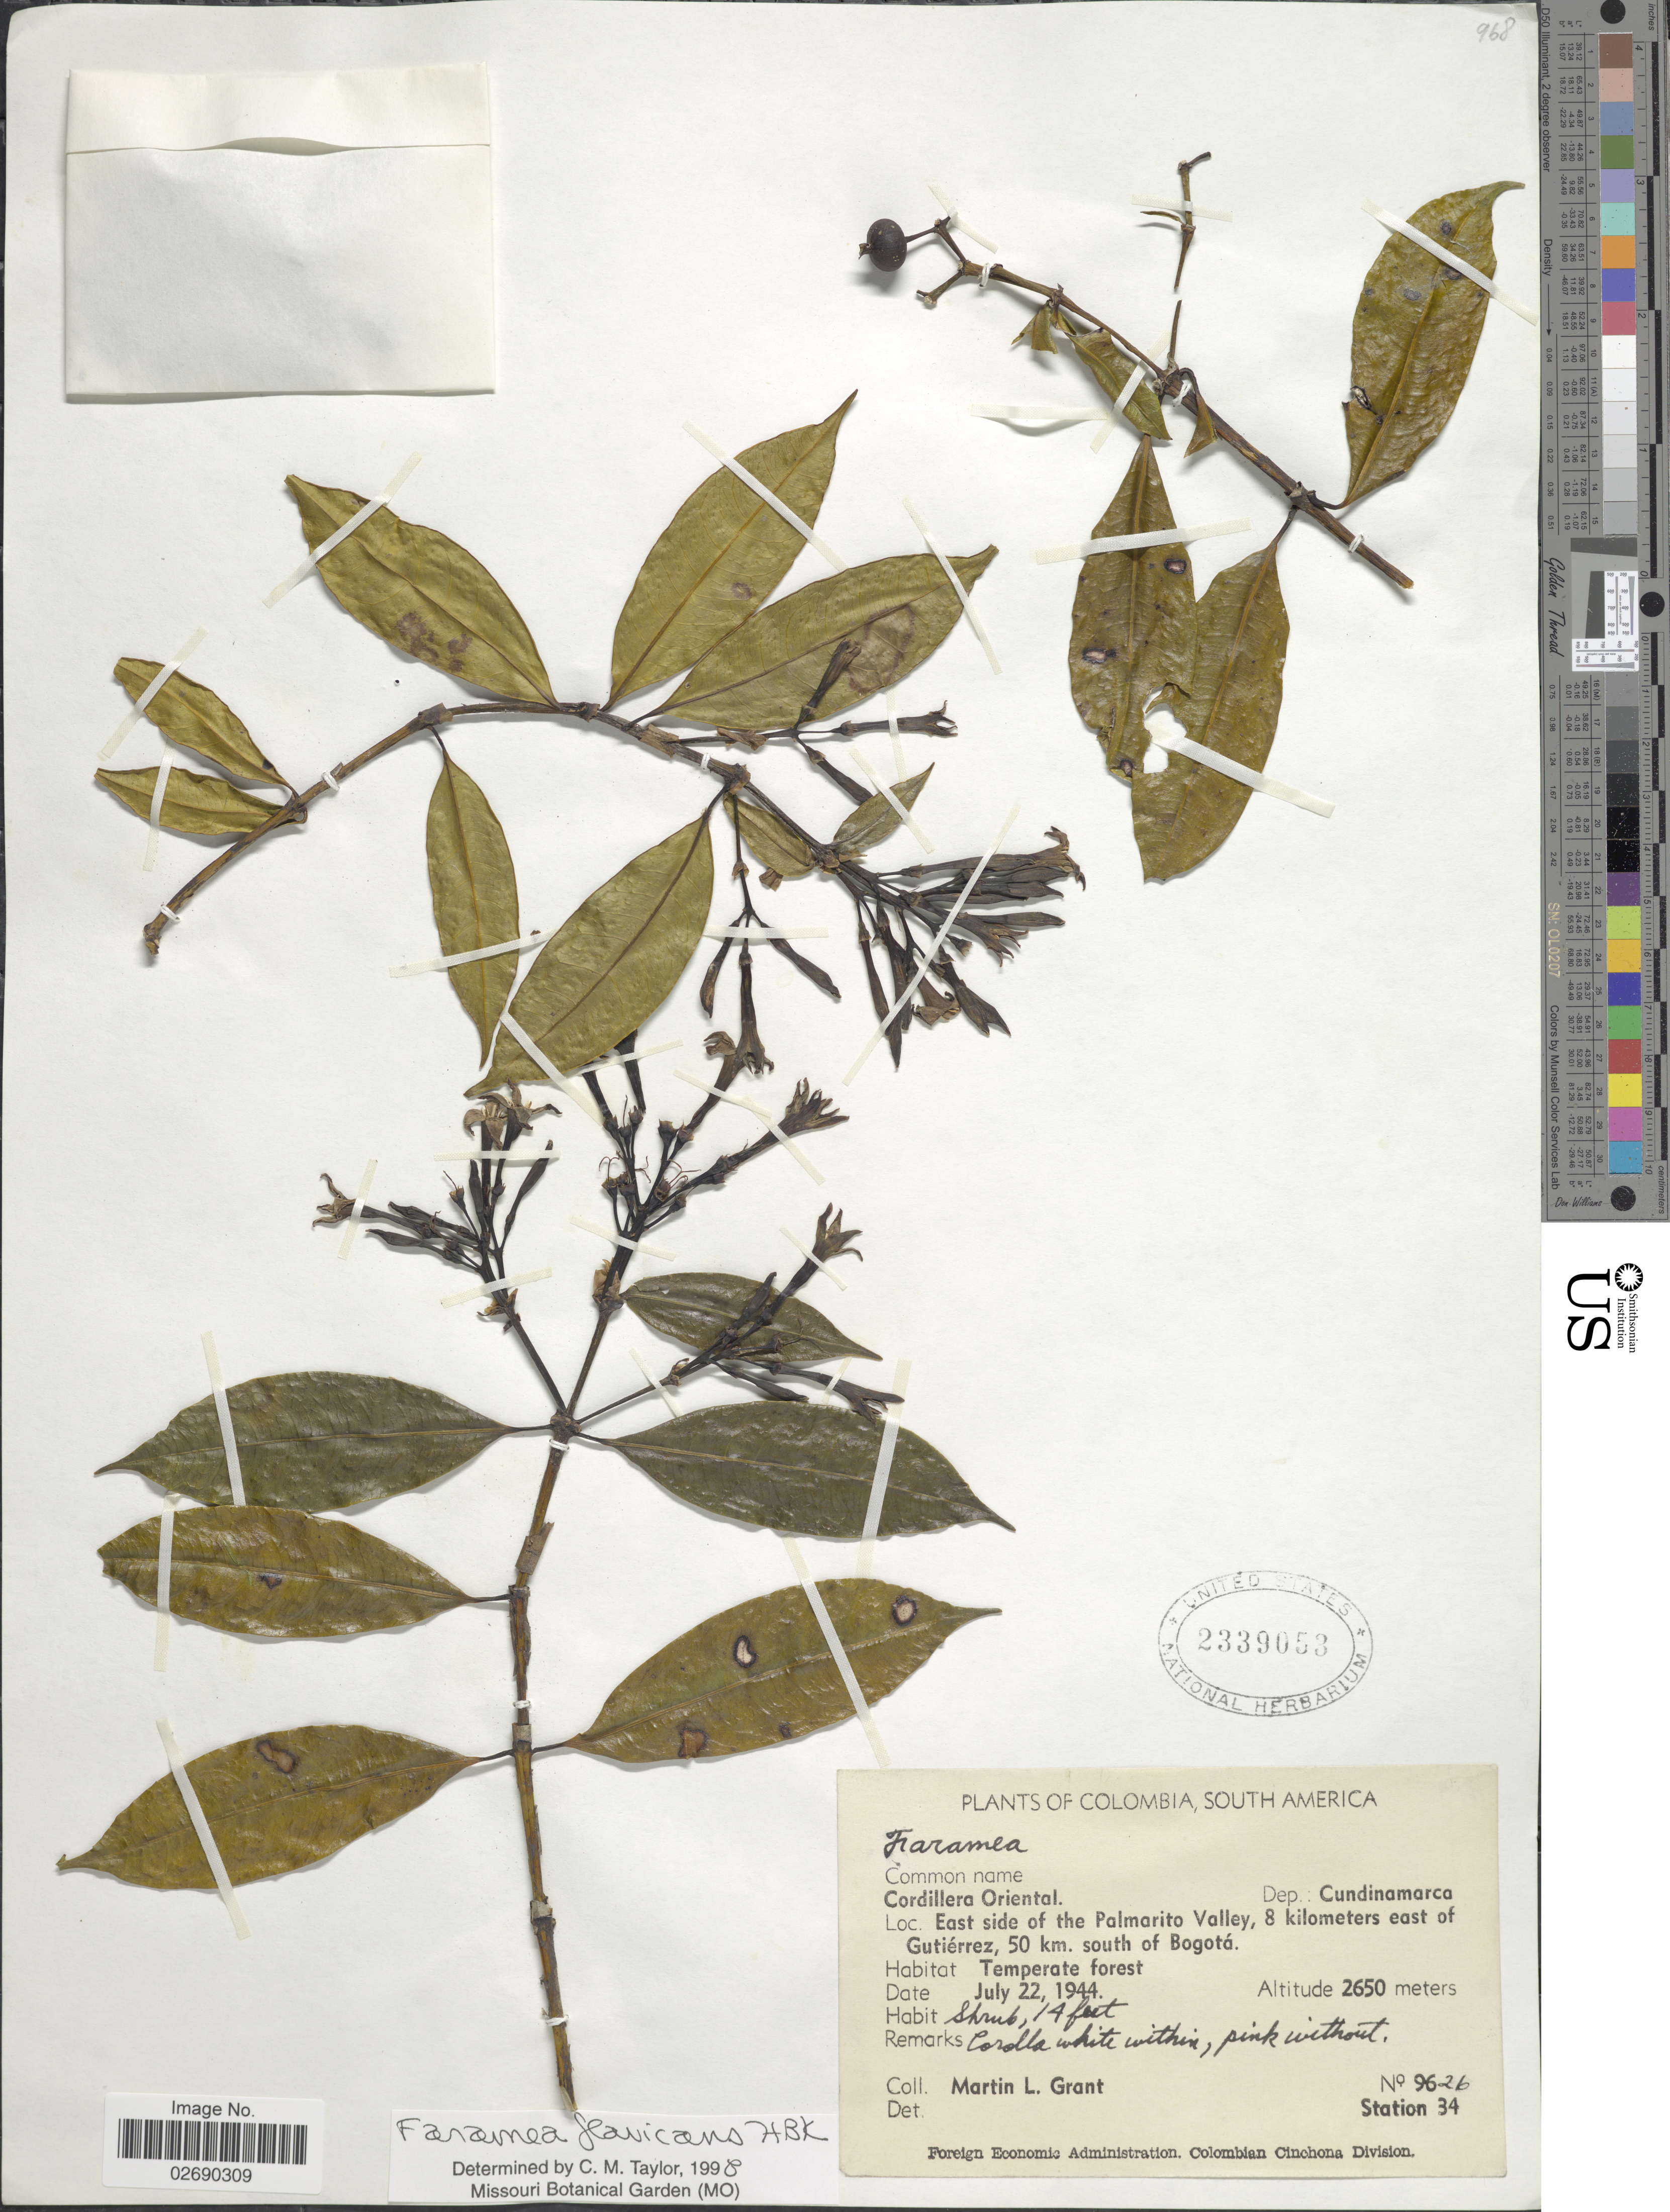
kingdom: Plantae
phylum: Tracheophyta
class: Magnoliopsida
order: Gentianales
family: Rubiaceae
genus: Faramea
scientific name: Faramea flavicans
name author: (Roem. & Schult.) Standl.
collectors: M. L. Grant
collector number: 9626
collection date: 1944-07-22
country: Colombia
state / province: Cundinamarca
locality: Cordillera Oriental, Dep. Cundinamarca, Alto de Tunque, East side of the Palmarito Valley, 8 kilometers east of Gutiérrez, 50 km south of Bogotá, temporate forest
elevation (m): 2650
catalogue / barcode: US 2339053